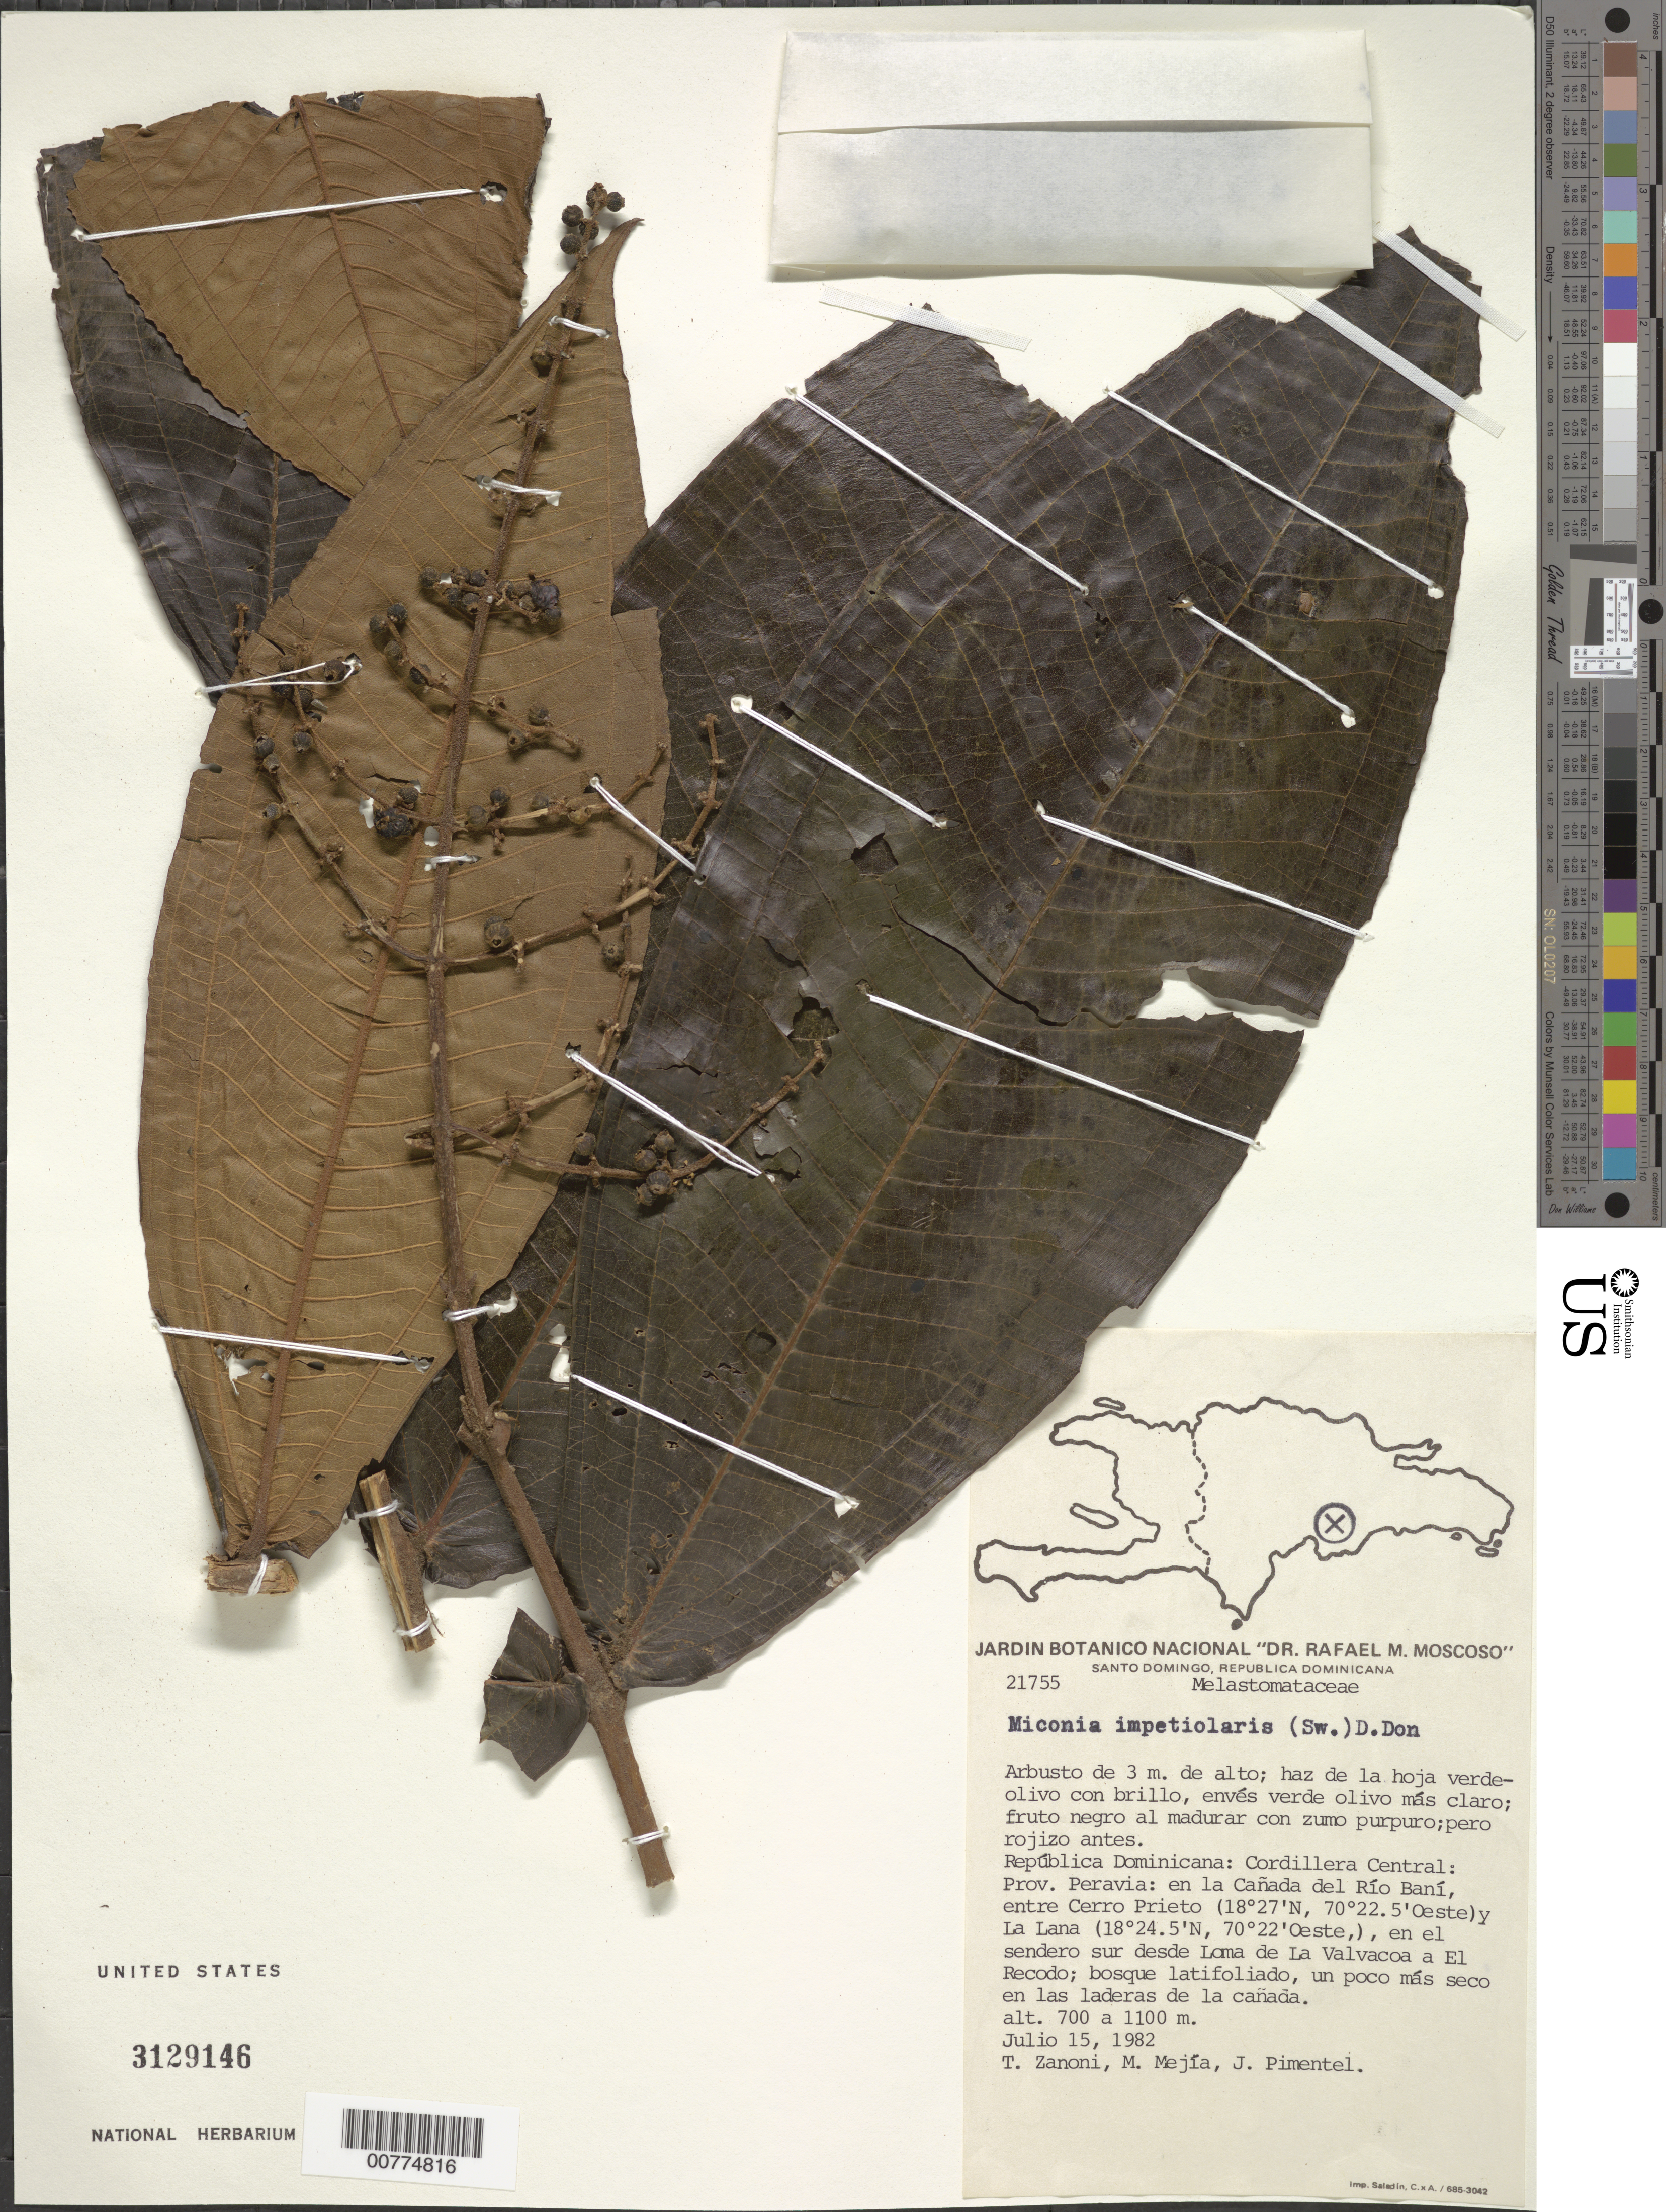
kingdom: Plantae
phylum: Tracheophyta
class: Magnoliopsida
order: Myrtales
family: Melastomataceae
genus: Miconia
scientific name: Miconia impetiolaris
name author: (Sw.) D. Don ex DC.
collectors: T. A. Zanoni, M. Mejia & J. Pimentel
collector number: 21755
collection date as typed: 15 Jul 1982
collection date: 1982-07-15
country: Dominican Republic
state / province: Peravia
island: Hispaniola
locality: Cordillera Central, in the glen of Baní River, between Cerro Prieto and La Lana, in the south road from Loma de la Valvacoa to El Recodo.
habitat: A little more dry in the hillsides of the glen.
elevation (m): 1100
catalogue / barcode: US 3129146